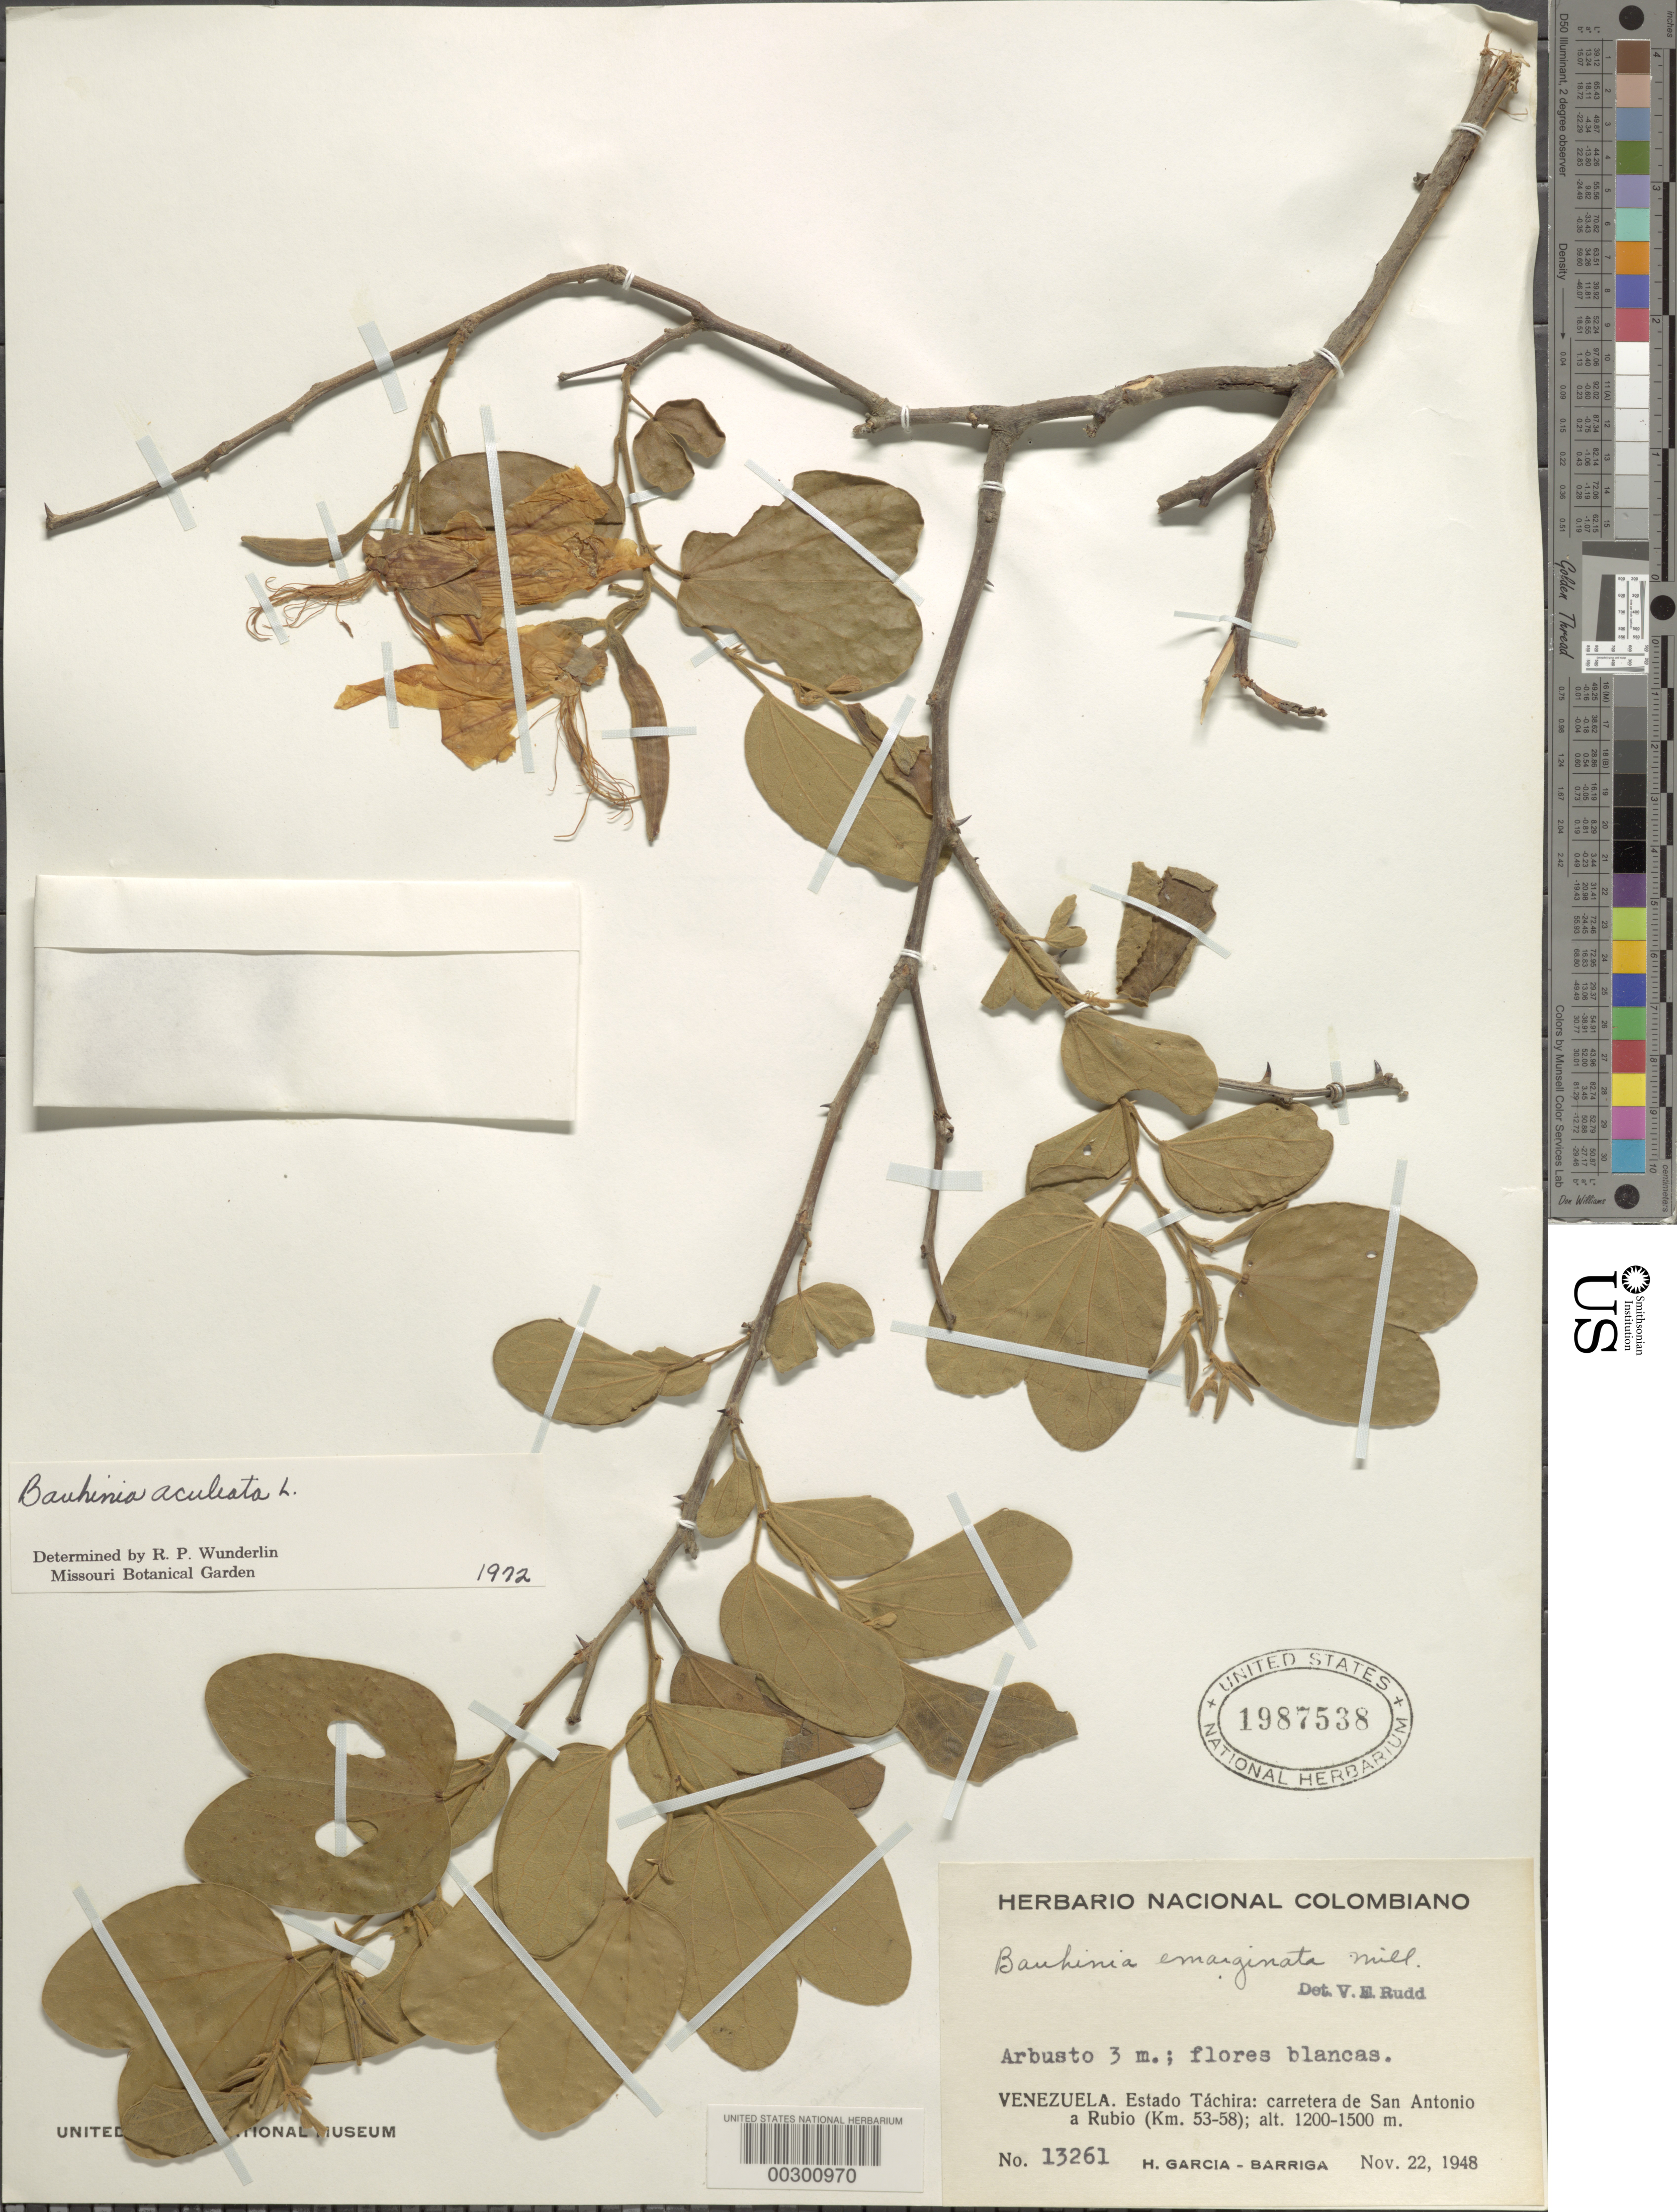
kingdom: Plantae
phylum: Tracheophyta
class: Magnoliopsida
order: Fabales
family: Fabaceae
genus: Bauhinia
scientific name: Bauhinia aculeata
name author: L.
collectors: H. García Barriga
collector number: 13261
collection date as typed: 22 Nov 1948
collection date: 1948-11-22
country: Venezuela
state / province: Tachira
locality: Road san antonio to rubio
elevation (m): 1200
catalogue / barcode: US 1987538